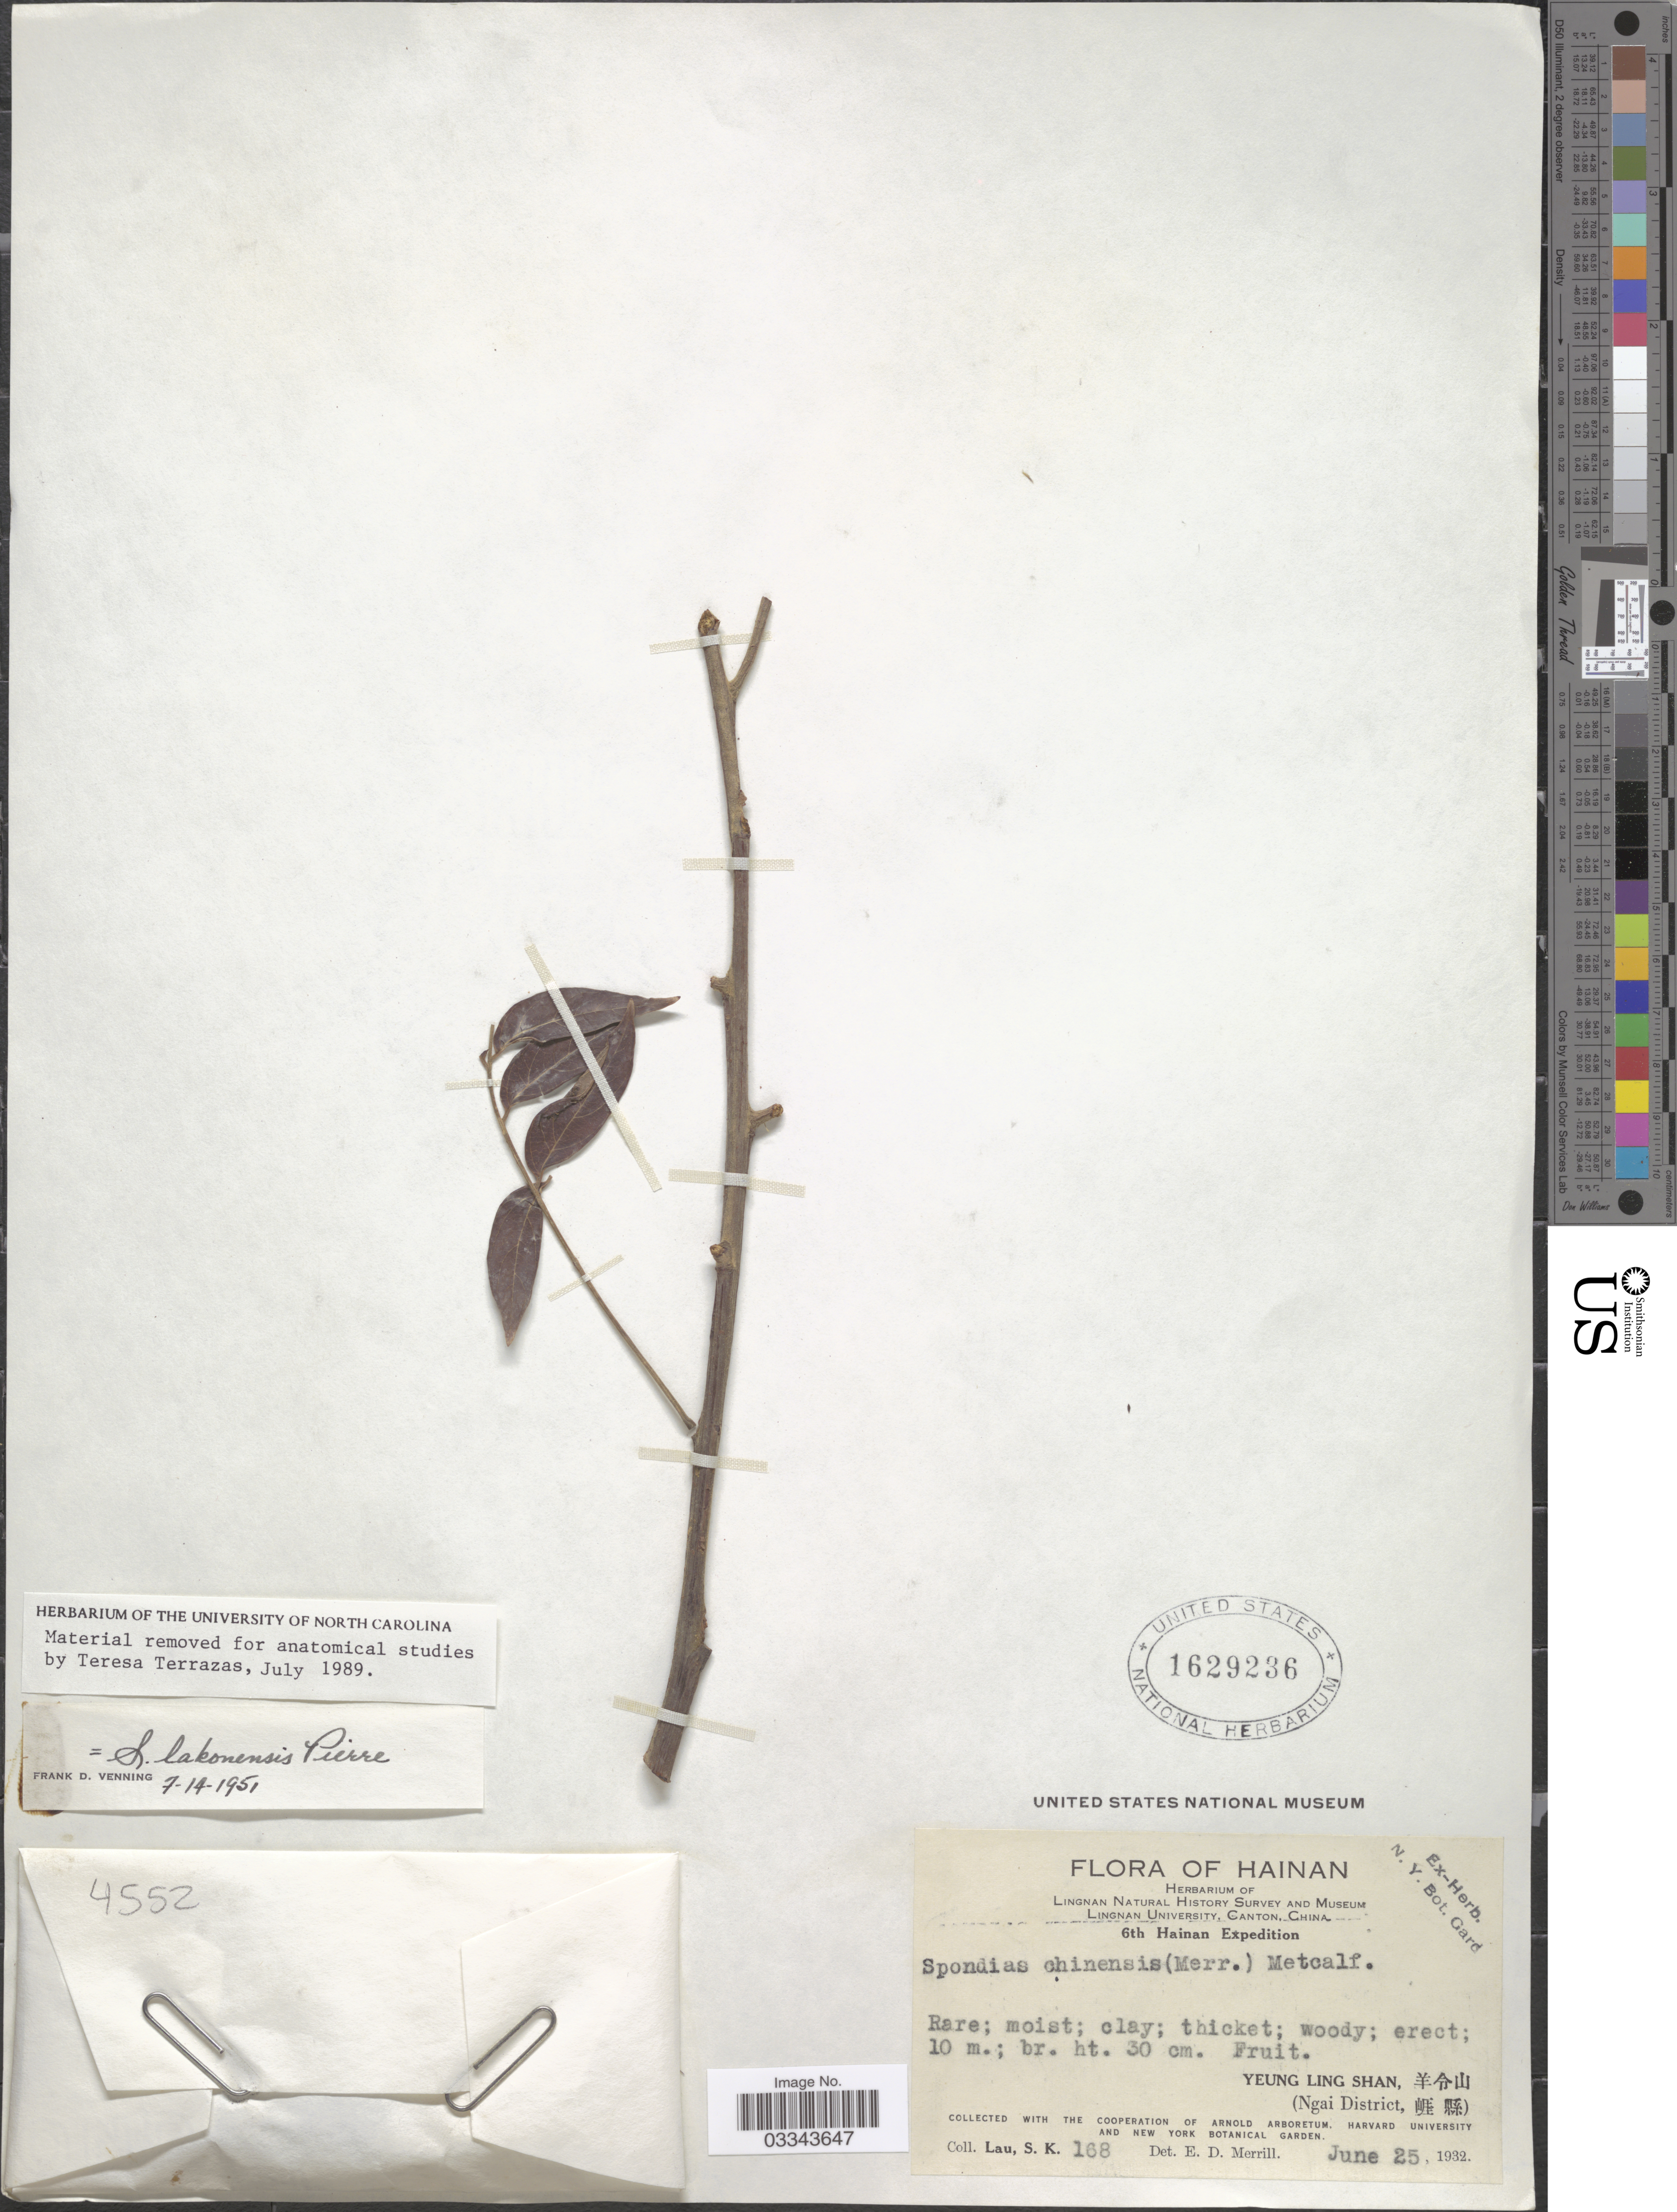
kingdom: Plantae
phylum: Tracheophyta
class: Magnoliopsida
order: Sapindales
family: Anacardiaceae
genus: Allospondias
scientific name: Allospondias lakonensis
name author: (Pierre) Stapf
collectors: S. K. Lau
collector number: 168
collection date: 1932-06-25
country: China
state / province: Hainan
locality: Yeung Ling Shan. (Ngai District).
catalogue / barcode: US 1629236